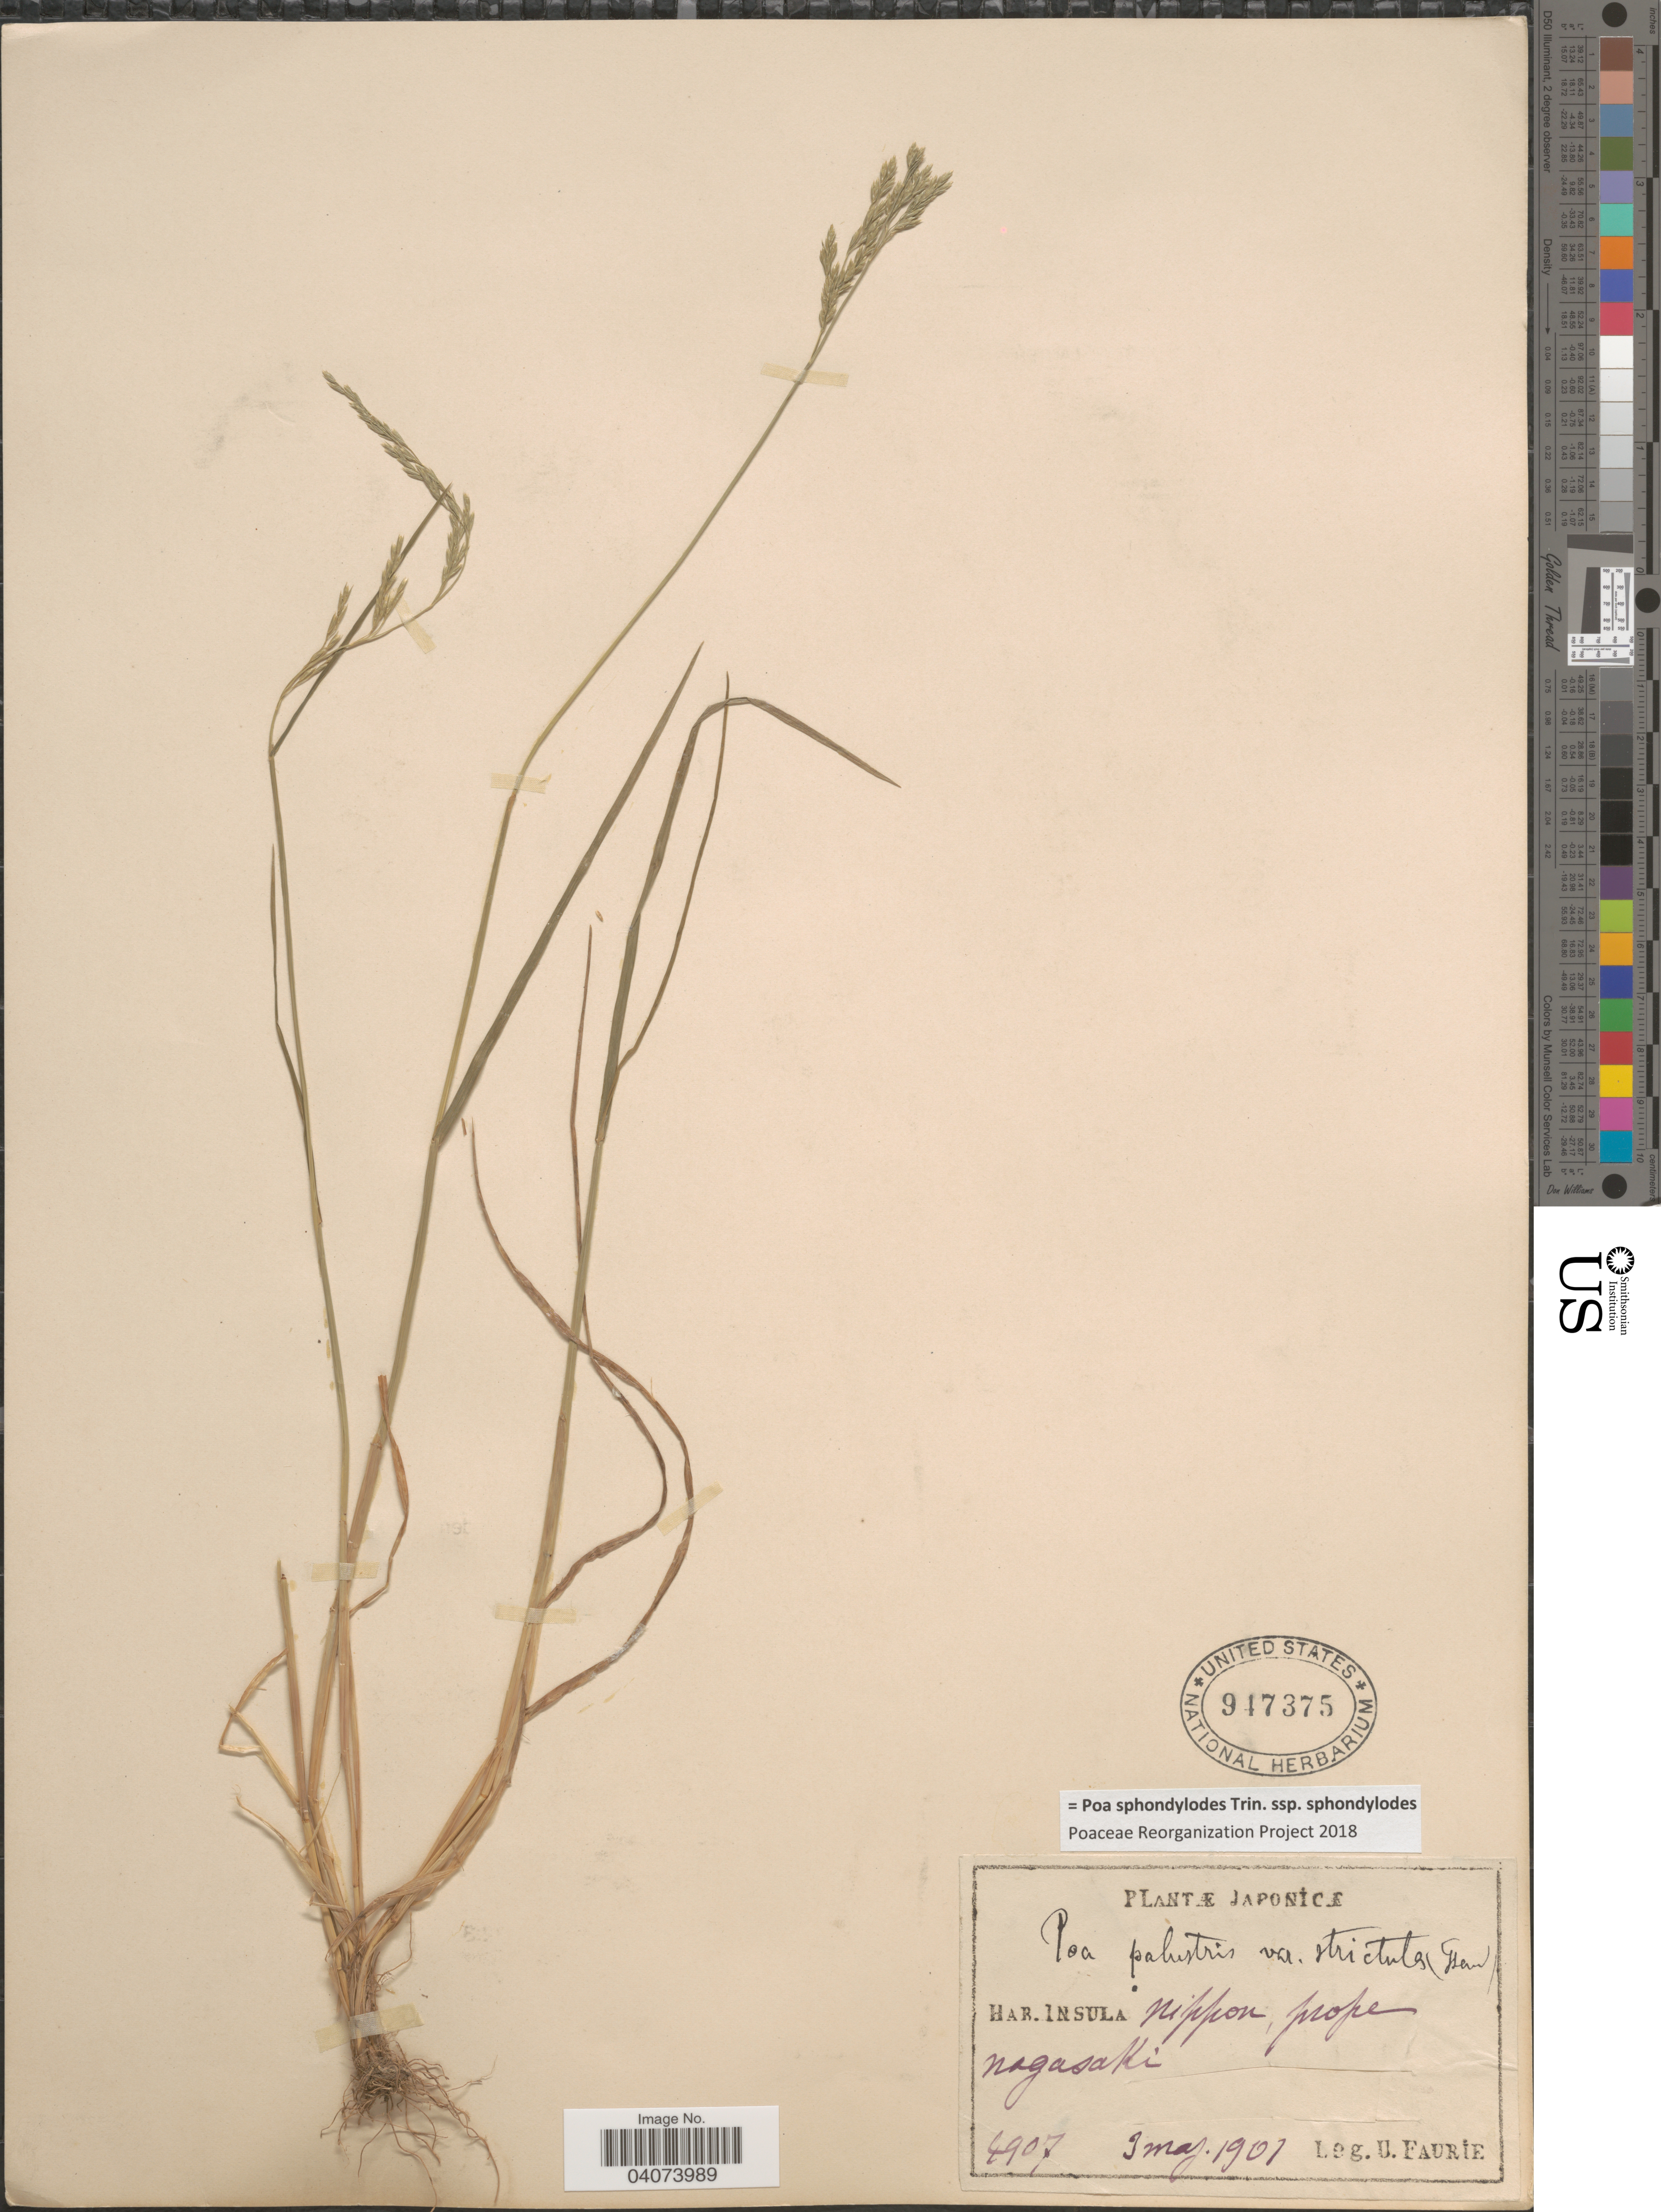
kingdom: Plantae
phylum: Tracheophyta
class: Liliopsida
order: Poales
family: Poaceae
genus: Poa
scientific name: Poa sphondylodes subsp. sphondylodes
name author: Trin.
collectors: U. Faurie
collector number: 4907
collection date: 1901-05-03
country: Japan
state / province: Nagasaki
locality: Insula Nippon, prope Nagasaki.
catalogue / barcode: US 947375